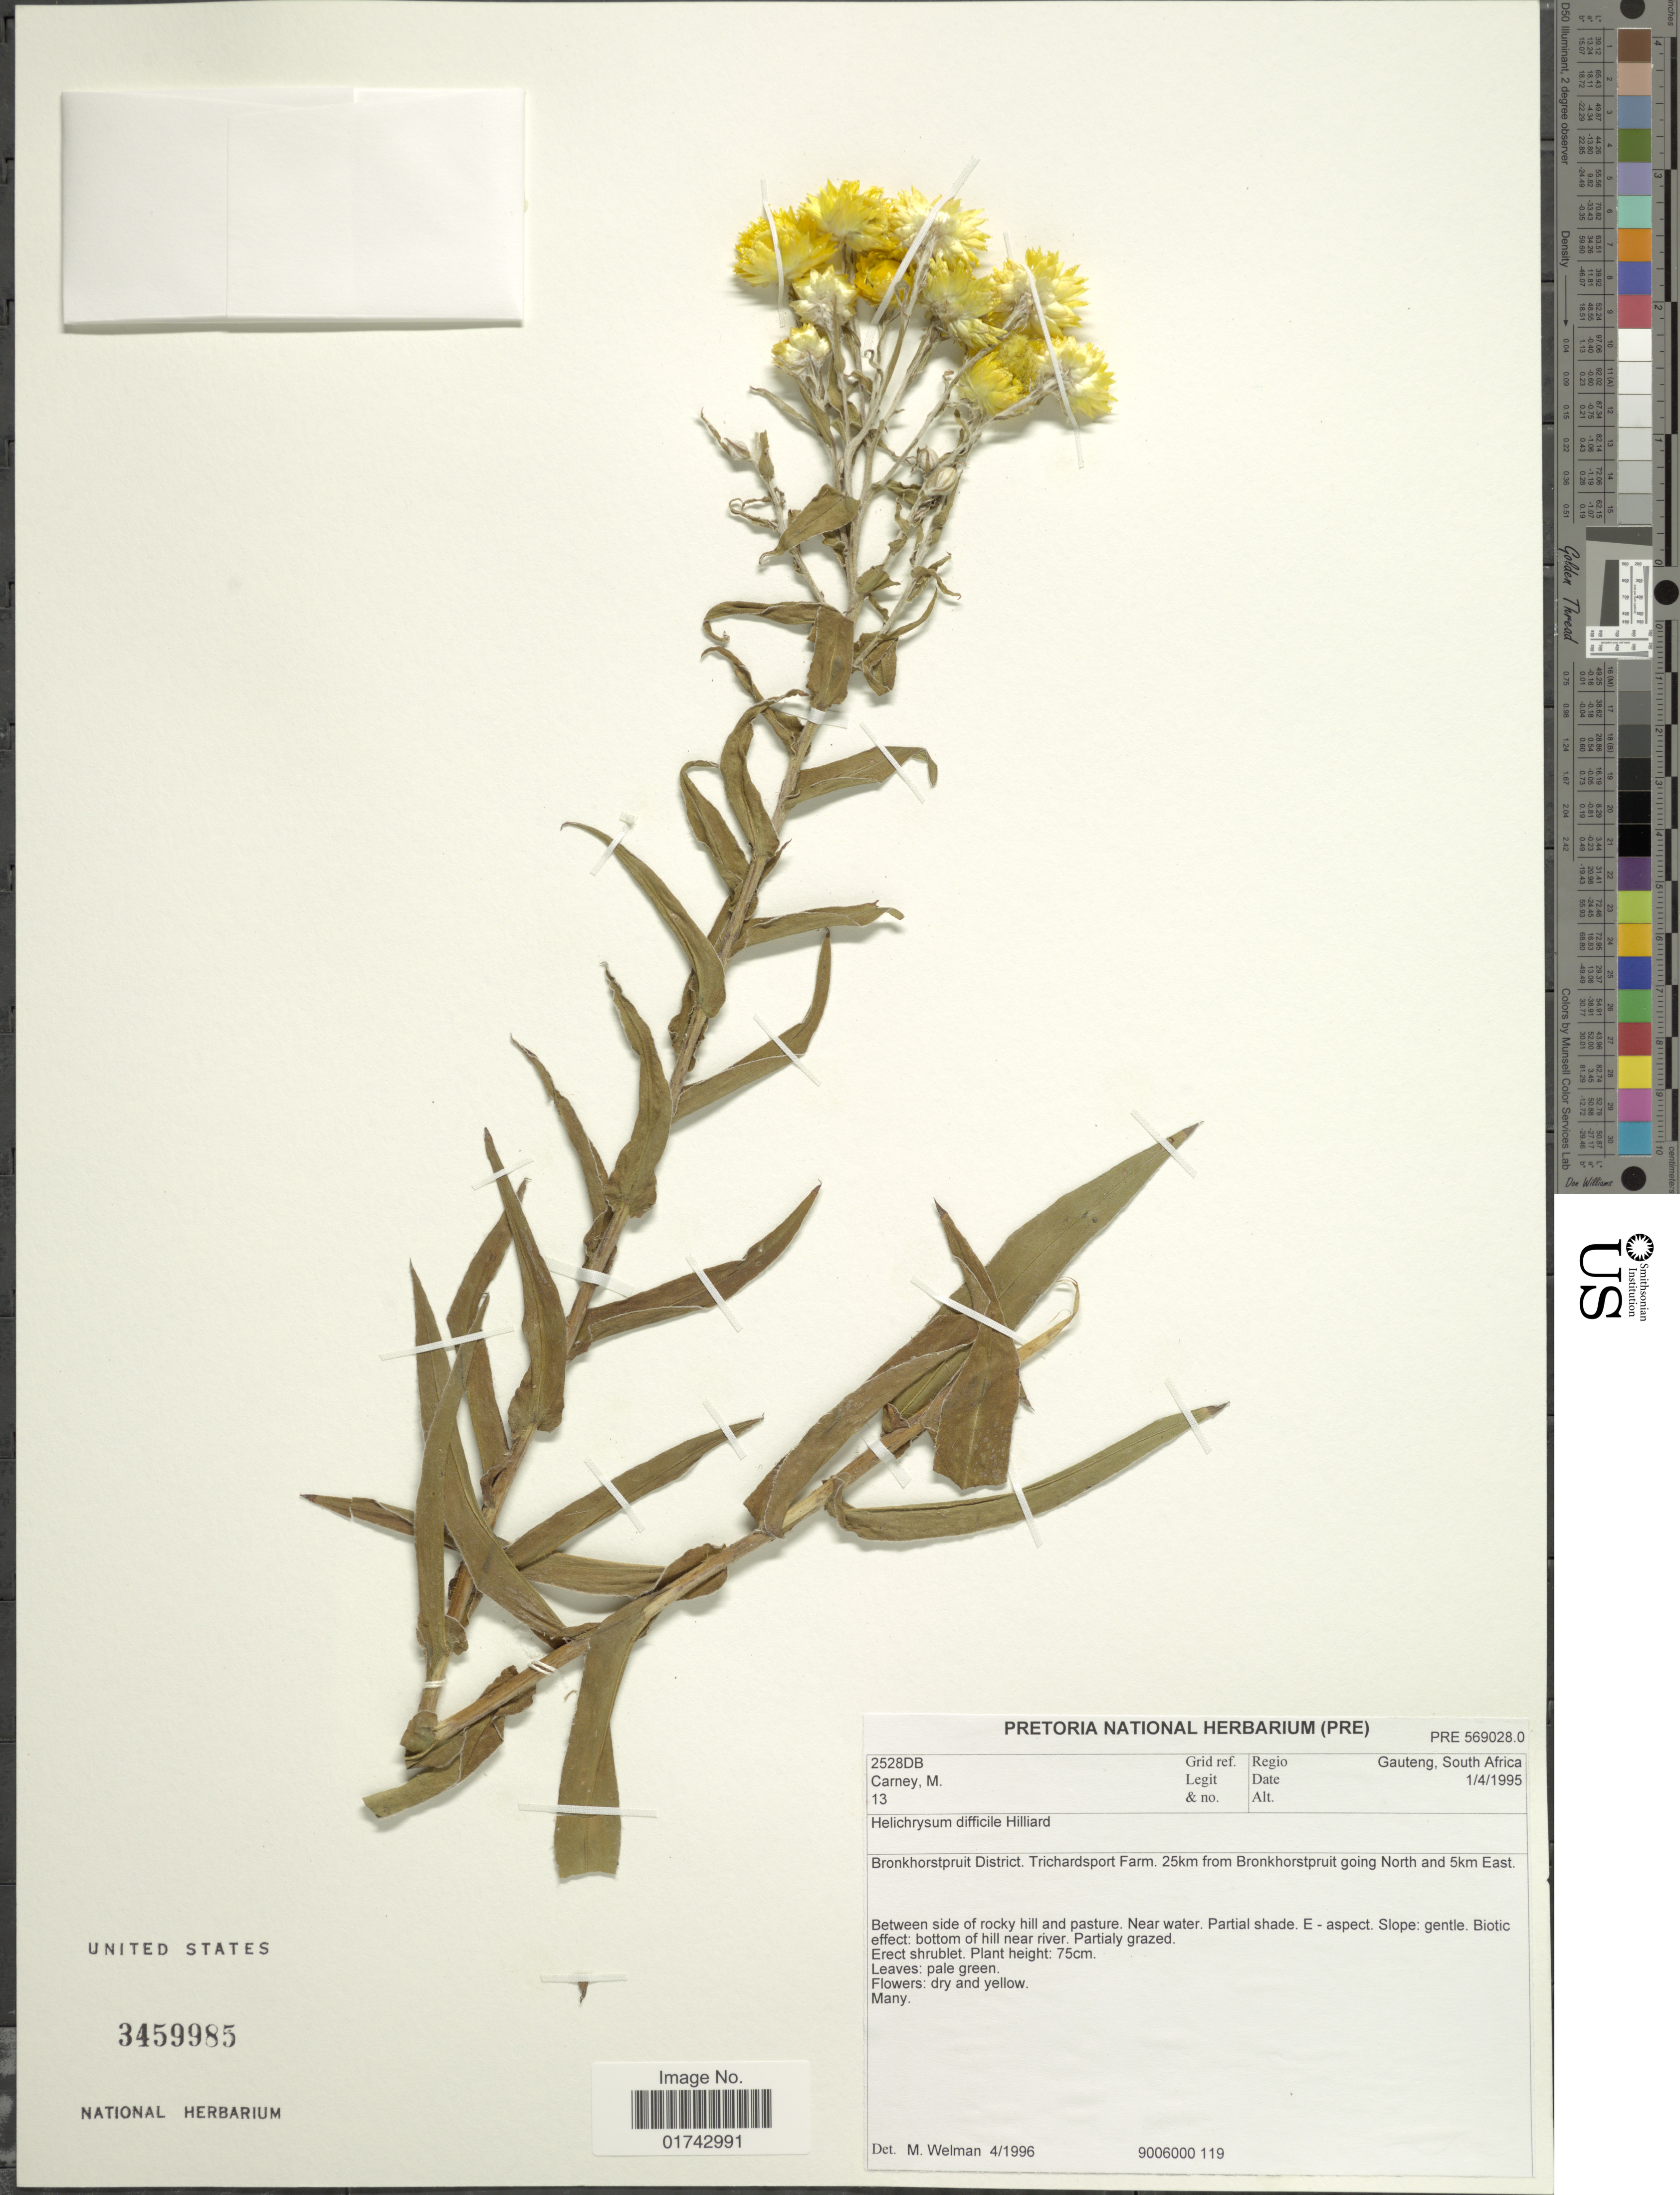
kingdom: Plantae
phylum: Tracheophyta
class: Magnoliopsida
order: Asterales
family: Asteraceae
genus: Helichrysum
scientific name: Helichrysum difficile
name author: Hilliard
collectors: M. Carney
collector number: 13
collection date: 1995-04-01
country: South Africa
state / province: Gauteng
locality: Rehio Gauteng, South Africa, Grid Ref. 2528DB, Bronkhorstpruit District, Trichardsport Farm, 25 km Bronkhorstpruit going North and 5 km East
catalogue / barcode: US 3459985